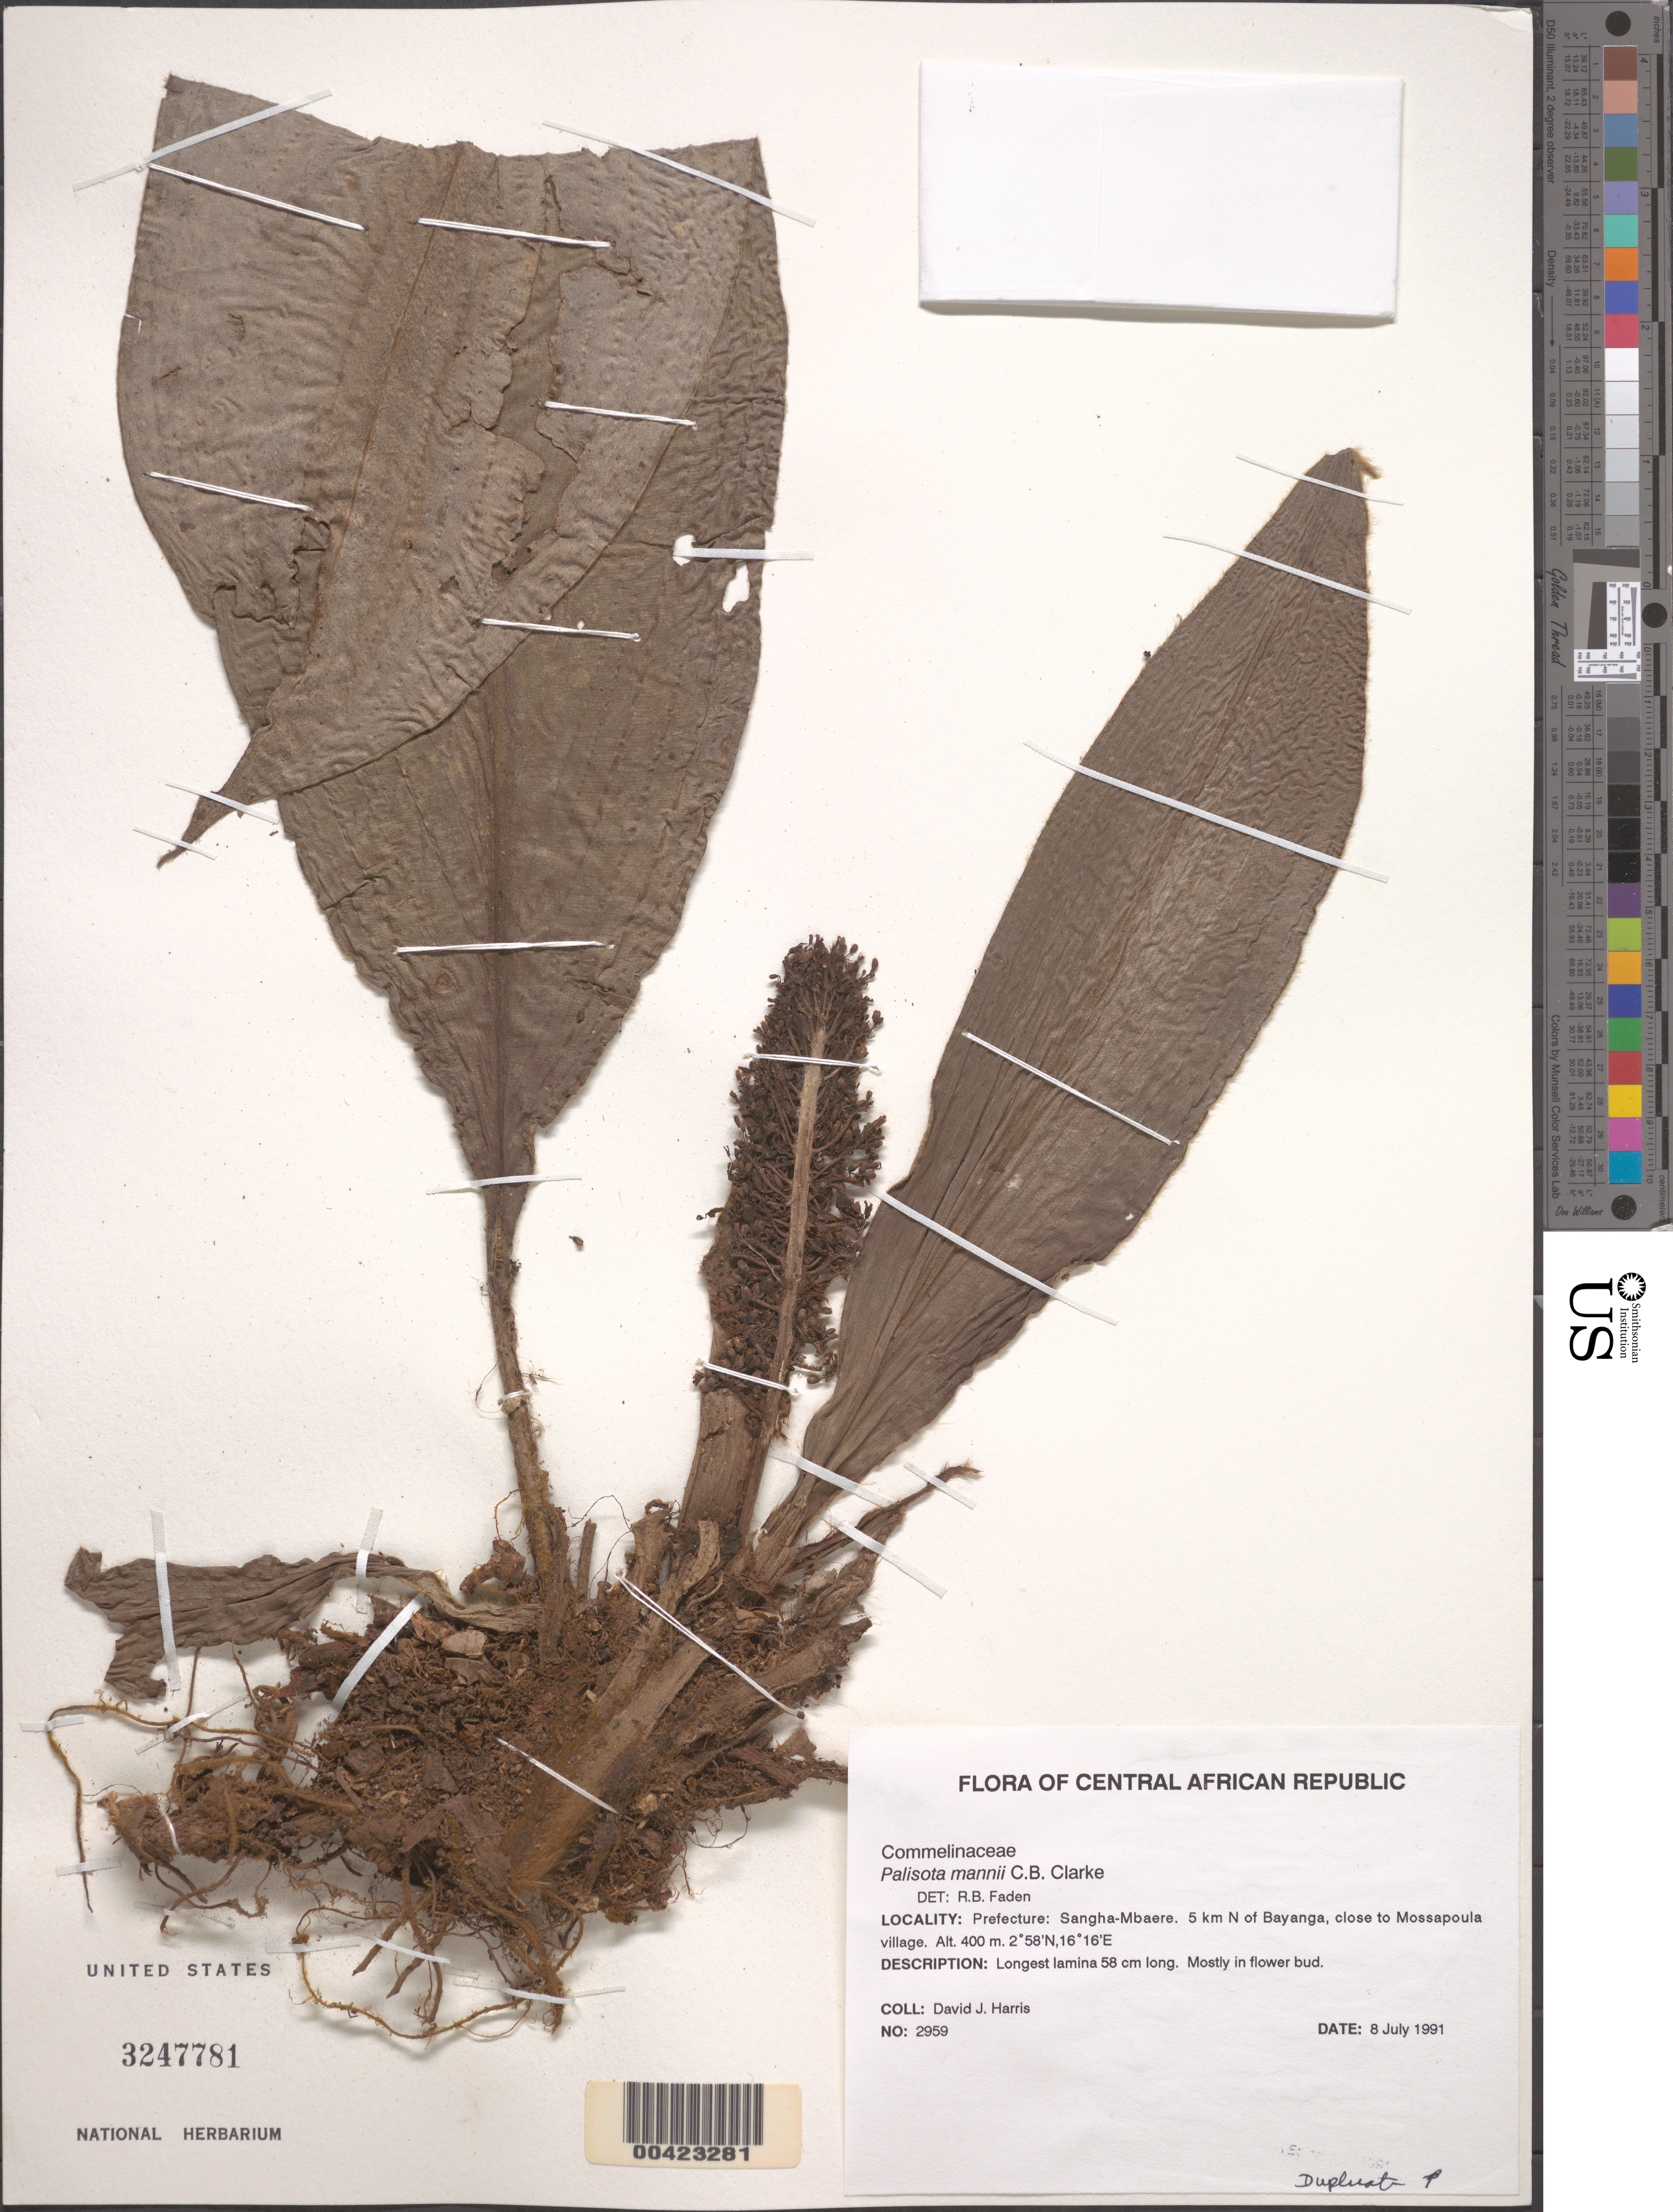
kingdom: Plantae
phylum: Tracheophyta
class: Liliopsida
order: Commelinales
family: Commelinaceae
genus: Palisota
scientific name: Palisota mannii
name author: C.B. Clarke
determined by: Faden, Robert B., (US), Smithsonian Institution - National Museum of Natural History (UNITED STATES)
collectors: D. J. Harris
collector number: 2959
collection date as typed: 08 Jul 1991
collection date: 1991-07-08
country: Central African Republic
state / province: Sangha-Mbaere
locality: Sangha-mbaere, N of Bayanga, close to Mossapoula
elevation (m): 400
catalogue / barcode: US 3247781